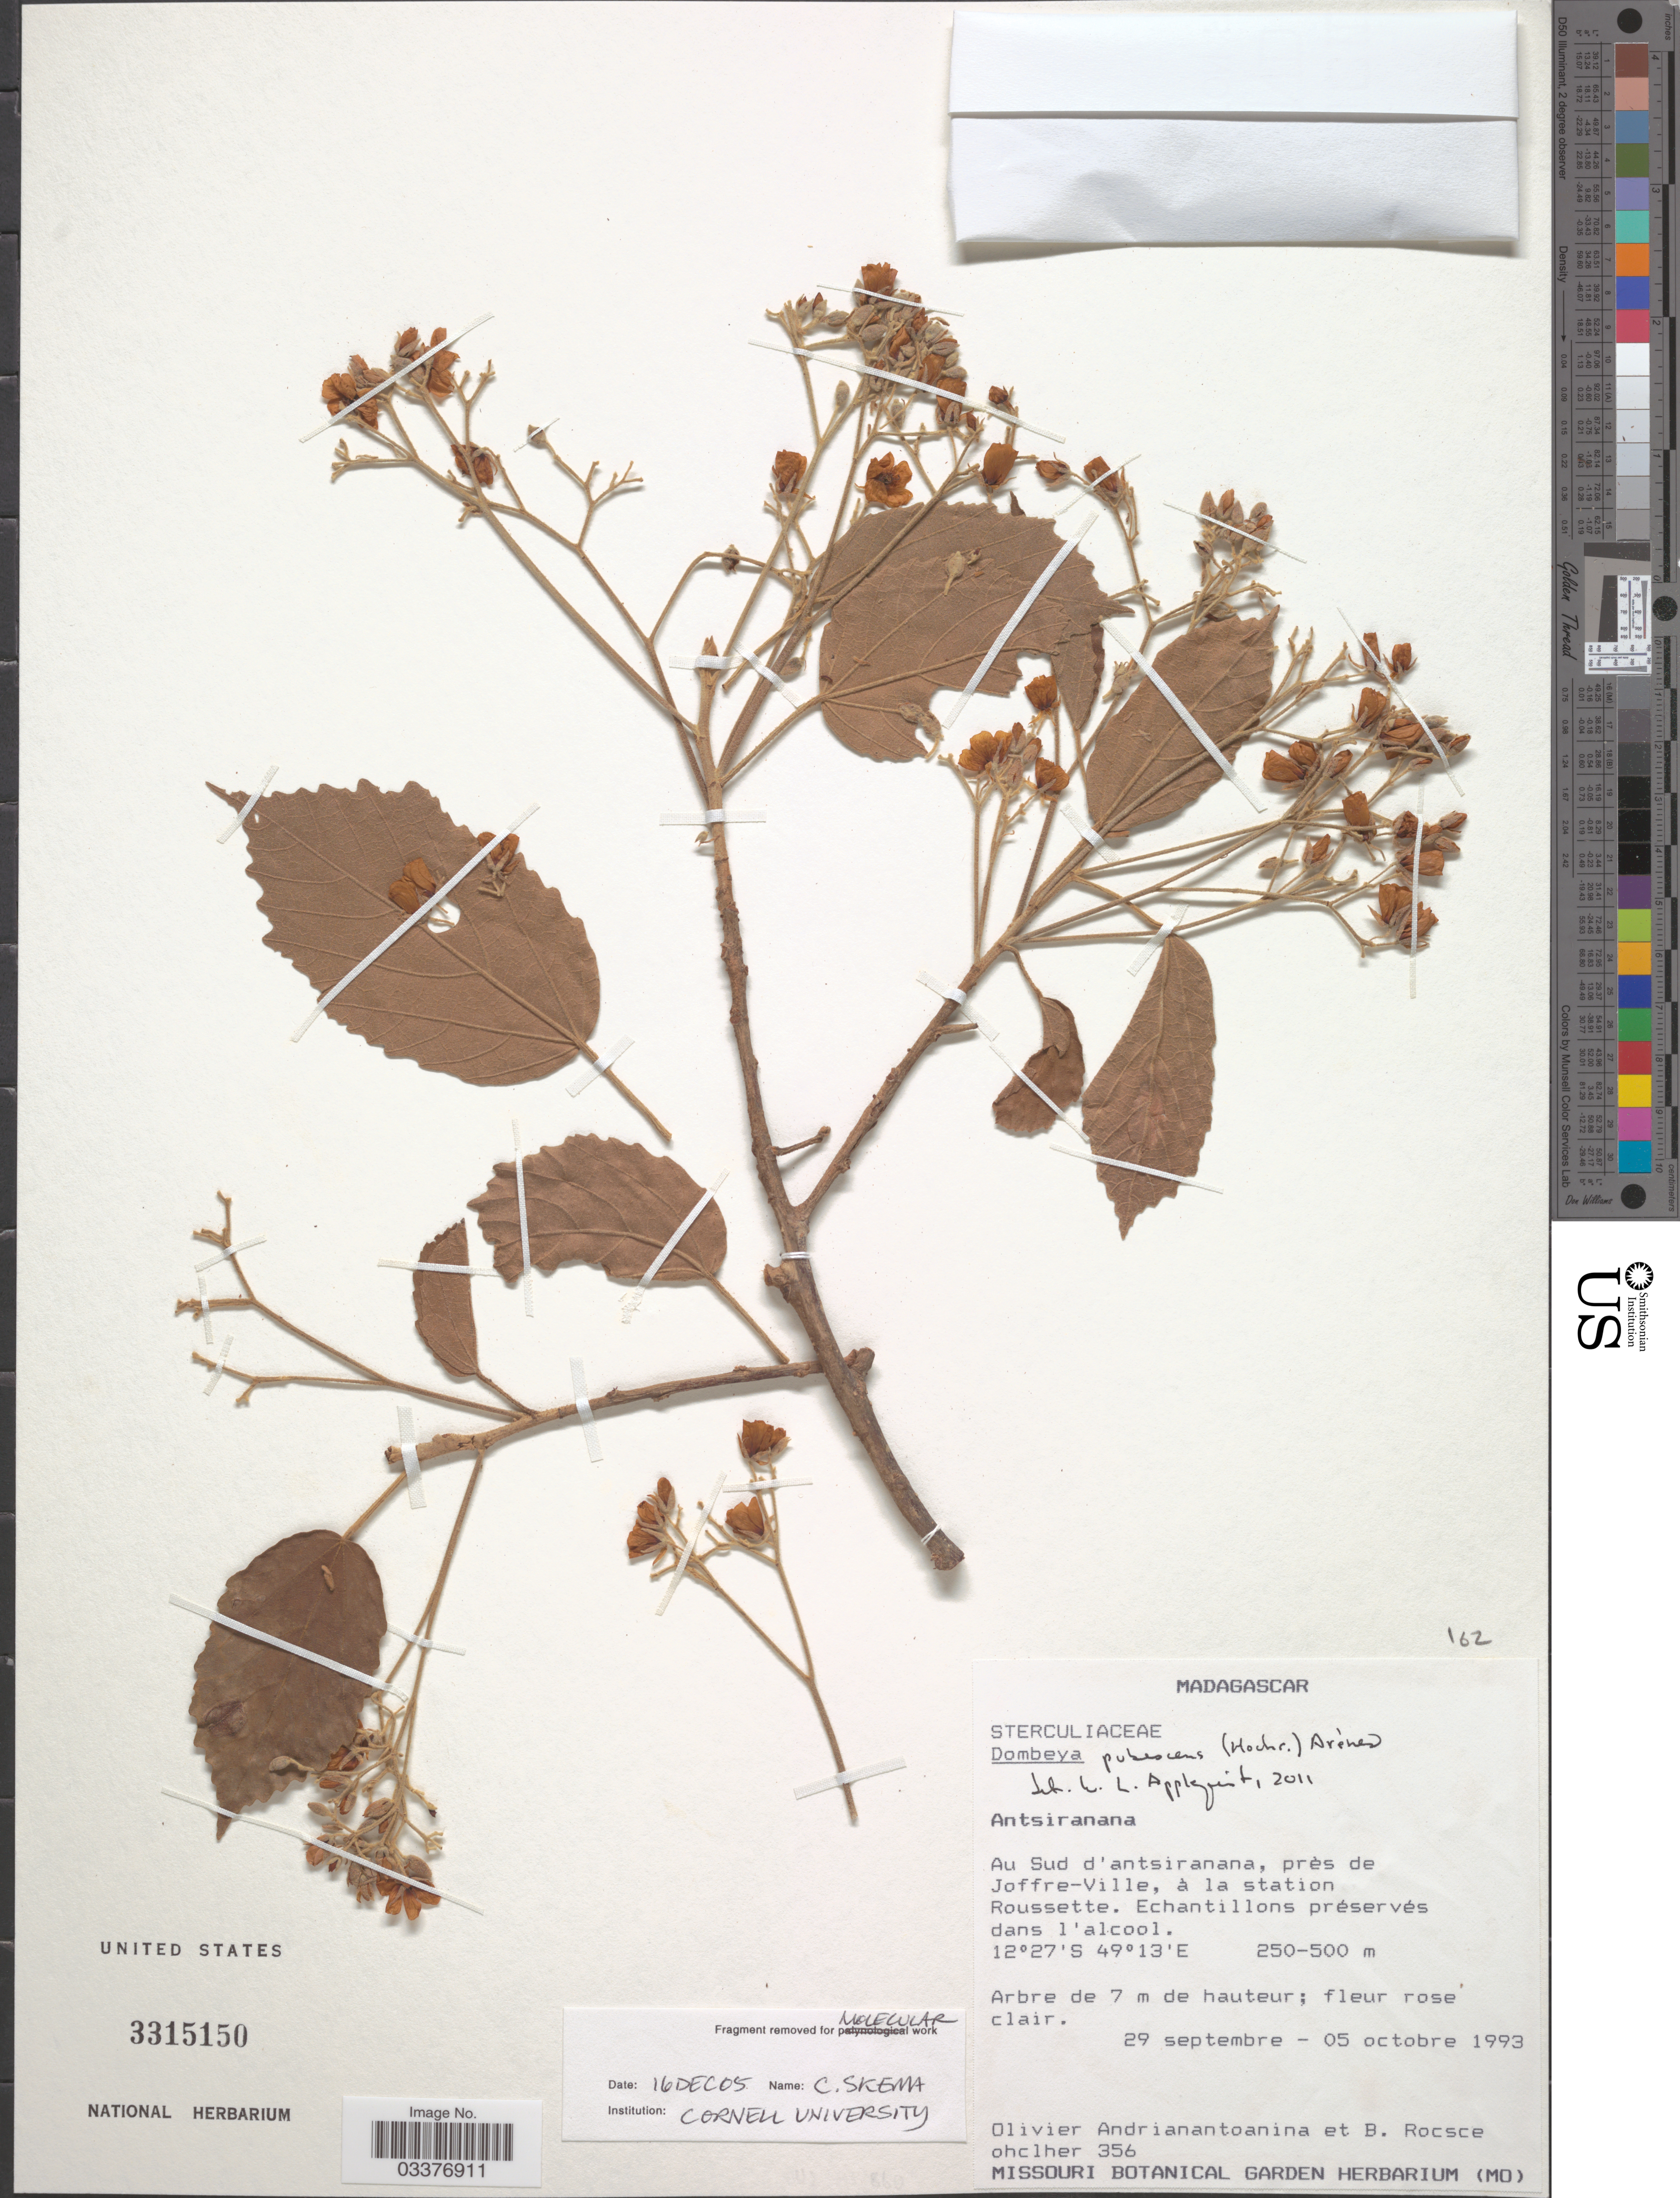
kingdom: Plantae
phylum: Tracheophyta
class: Magnoliopsida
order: Malvales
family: Malvaceae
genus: Dombeya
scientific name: Dombeya pubescens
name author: (Hochr.) Arènes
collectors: O. Andrianantoanina & B. Rocsceohclher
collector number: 356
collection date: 1993-09-29/1993-10-05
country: Madagascar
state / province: Diana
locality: Au Sud d'antsiranana, près de Joffre-Ville, à la station Roussette.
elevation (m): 250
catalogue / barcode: US 3315150